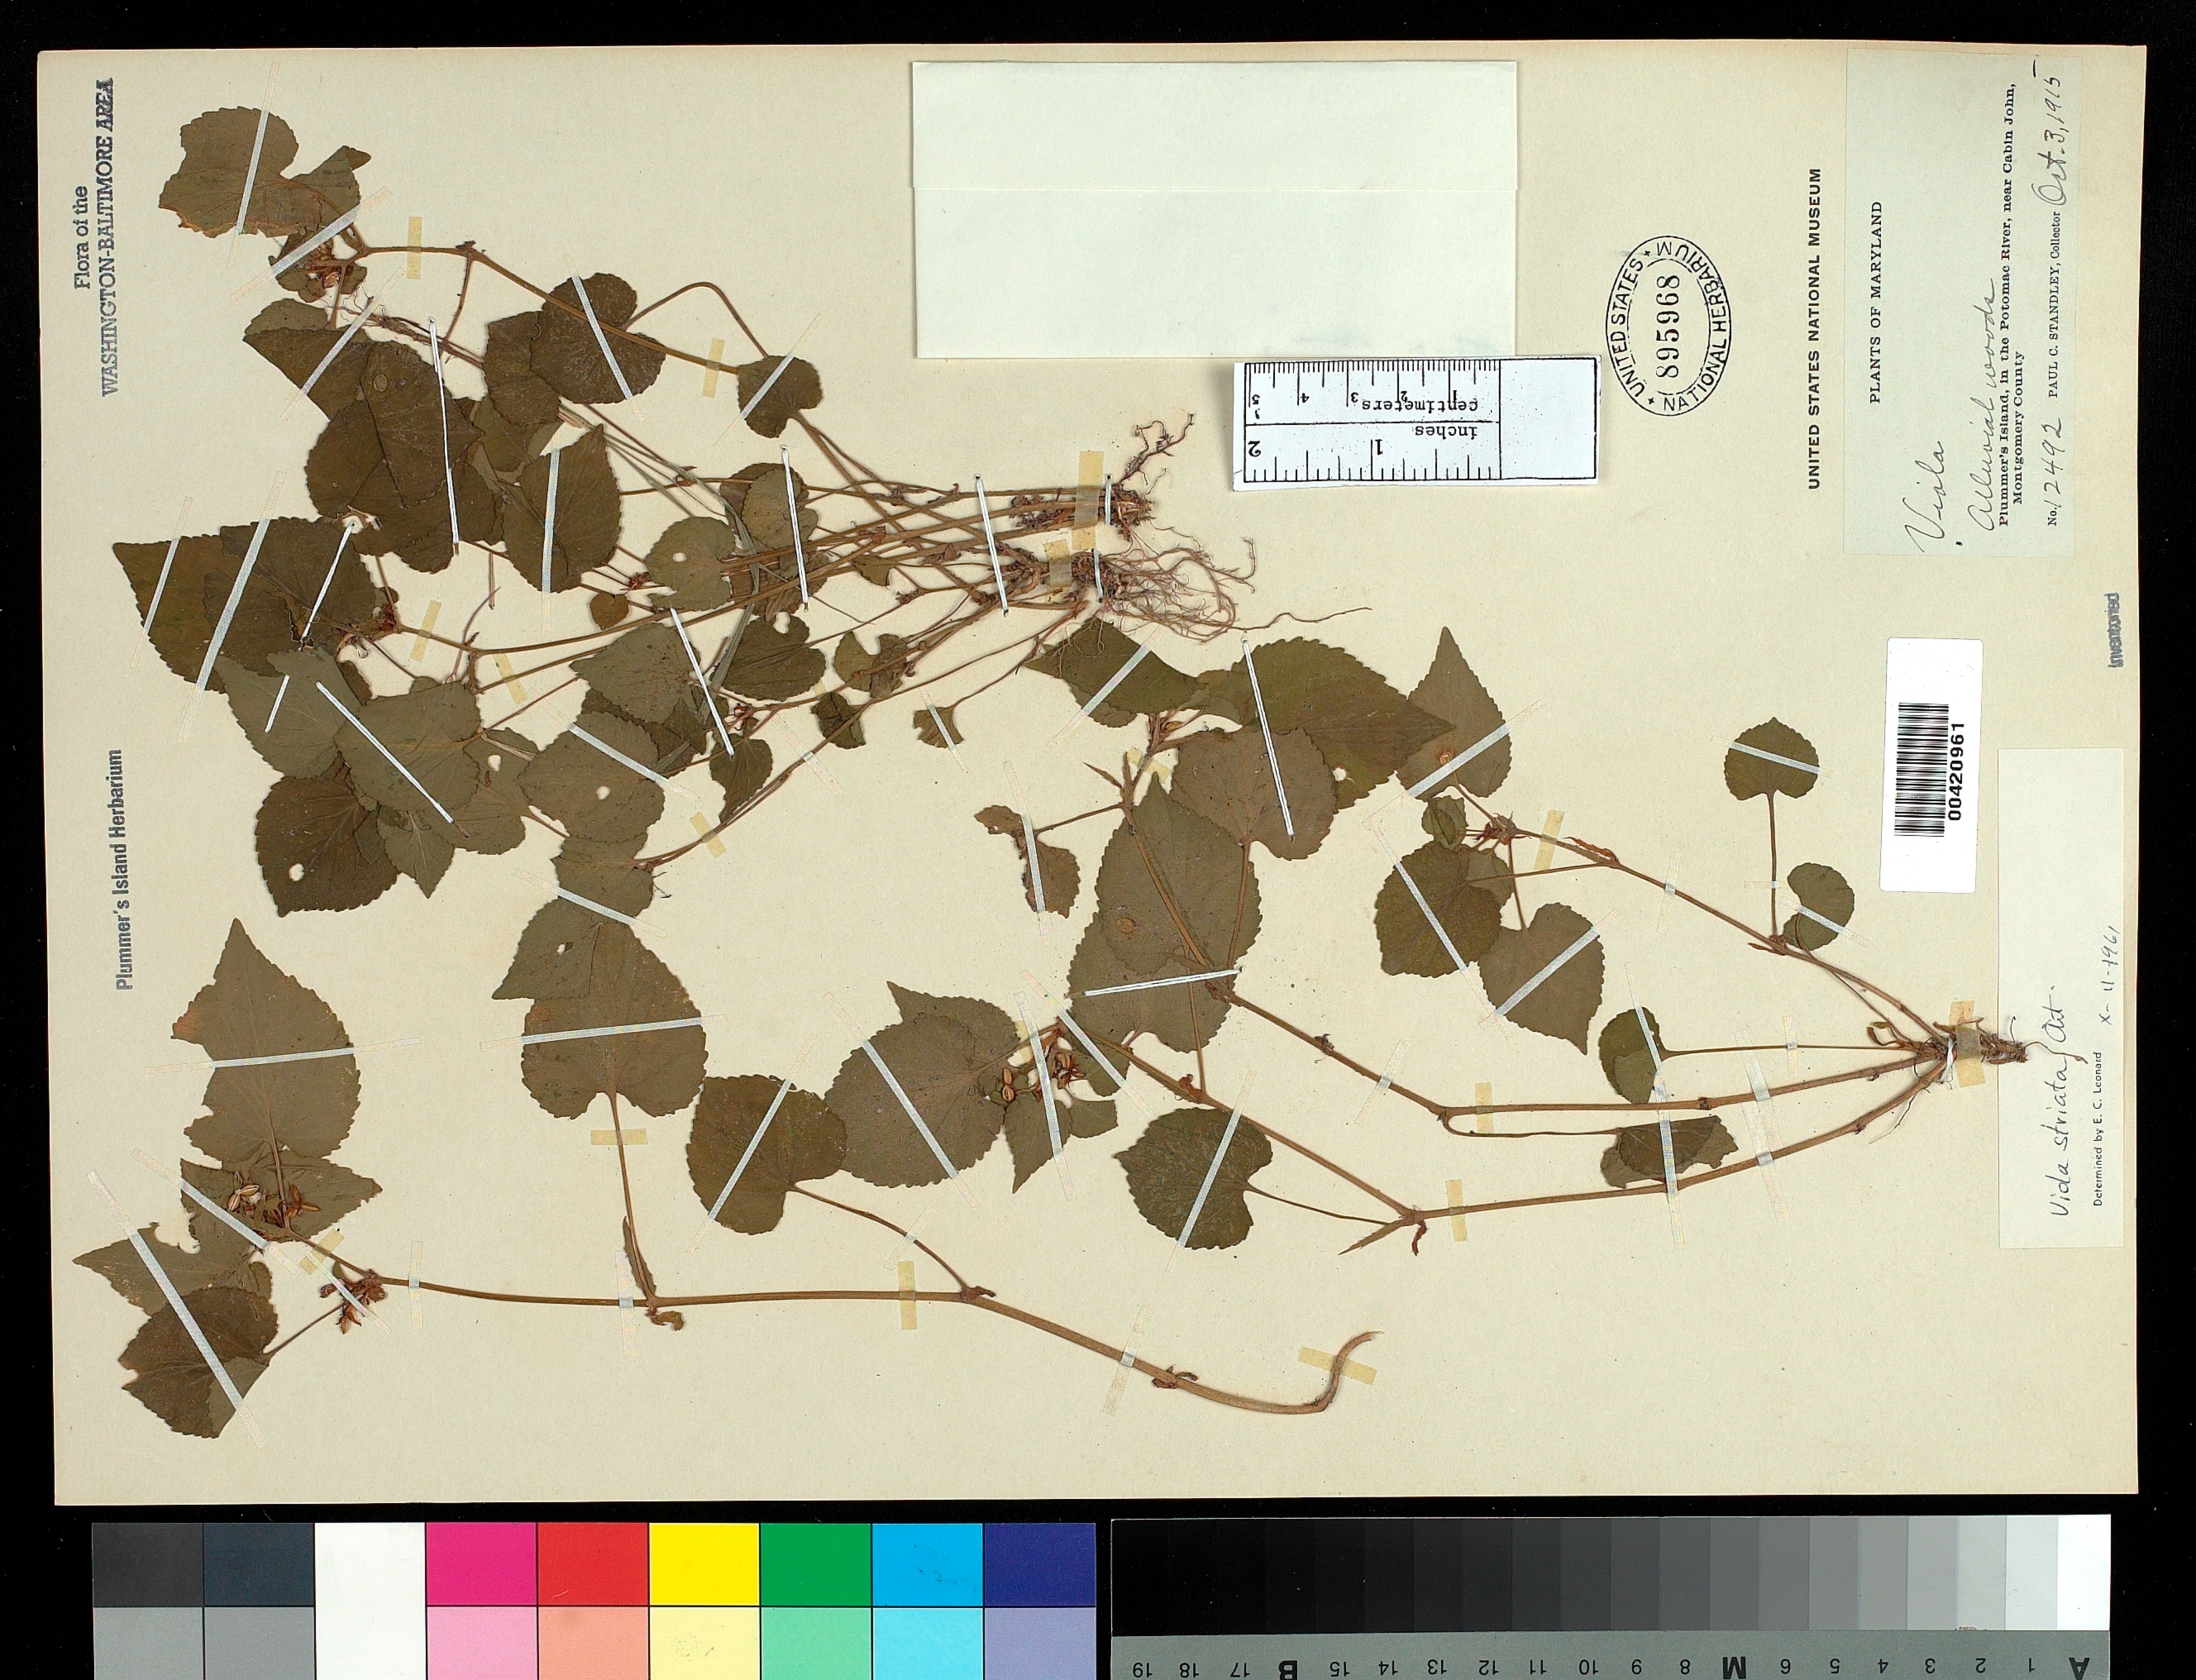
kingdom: Plantae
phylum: Tracheophyta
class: Magnoliopsida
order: Malpighiales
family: Violaceae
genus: Viola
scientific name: Viola striata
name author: Aiton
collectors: P. C. Standley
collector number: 12492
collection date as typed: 03 Oct 1915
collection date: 1915-10-03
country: United States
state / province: Maryland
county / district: Montgomery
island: Plummers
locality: Plummer's Island C. & O. Canal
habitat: Alluvial woods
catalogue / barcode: US 895968